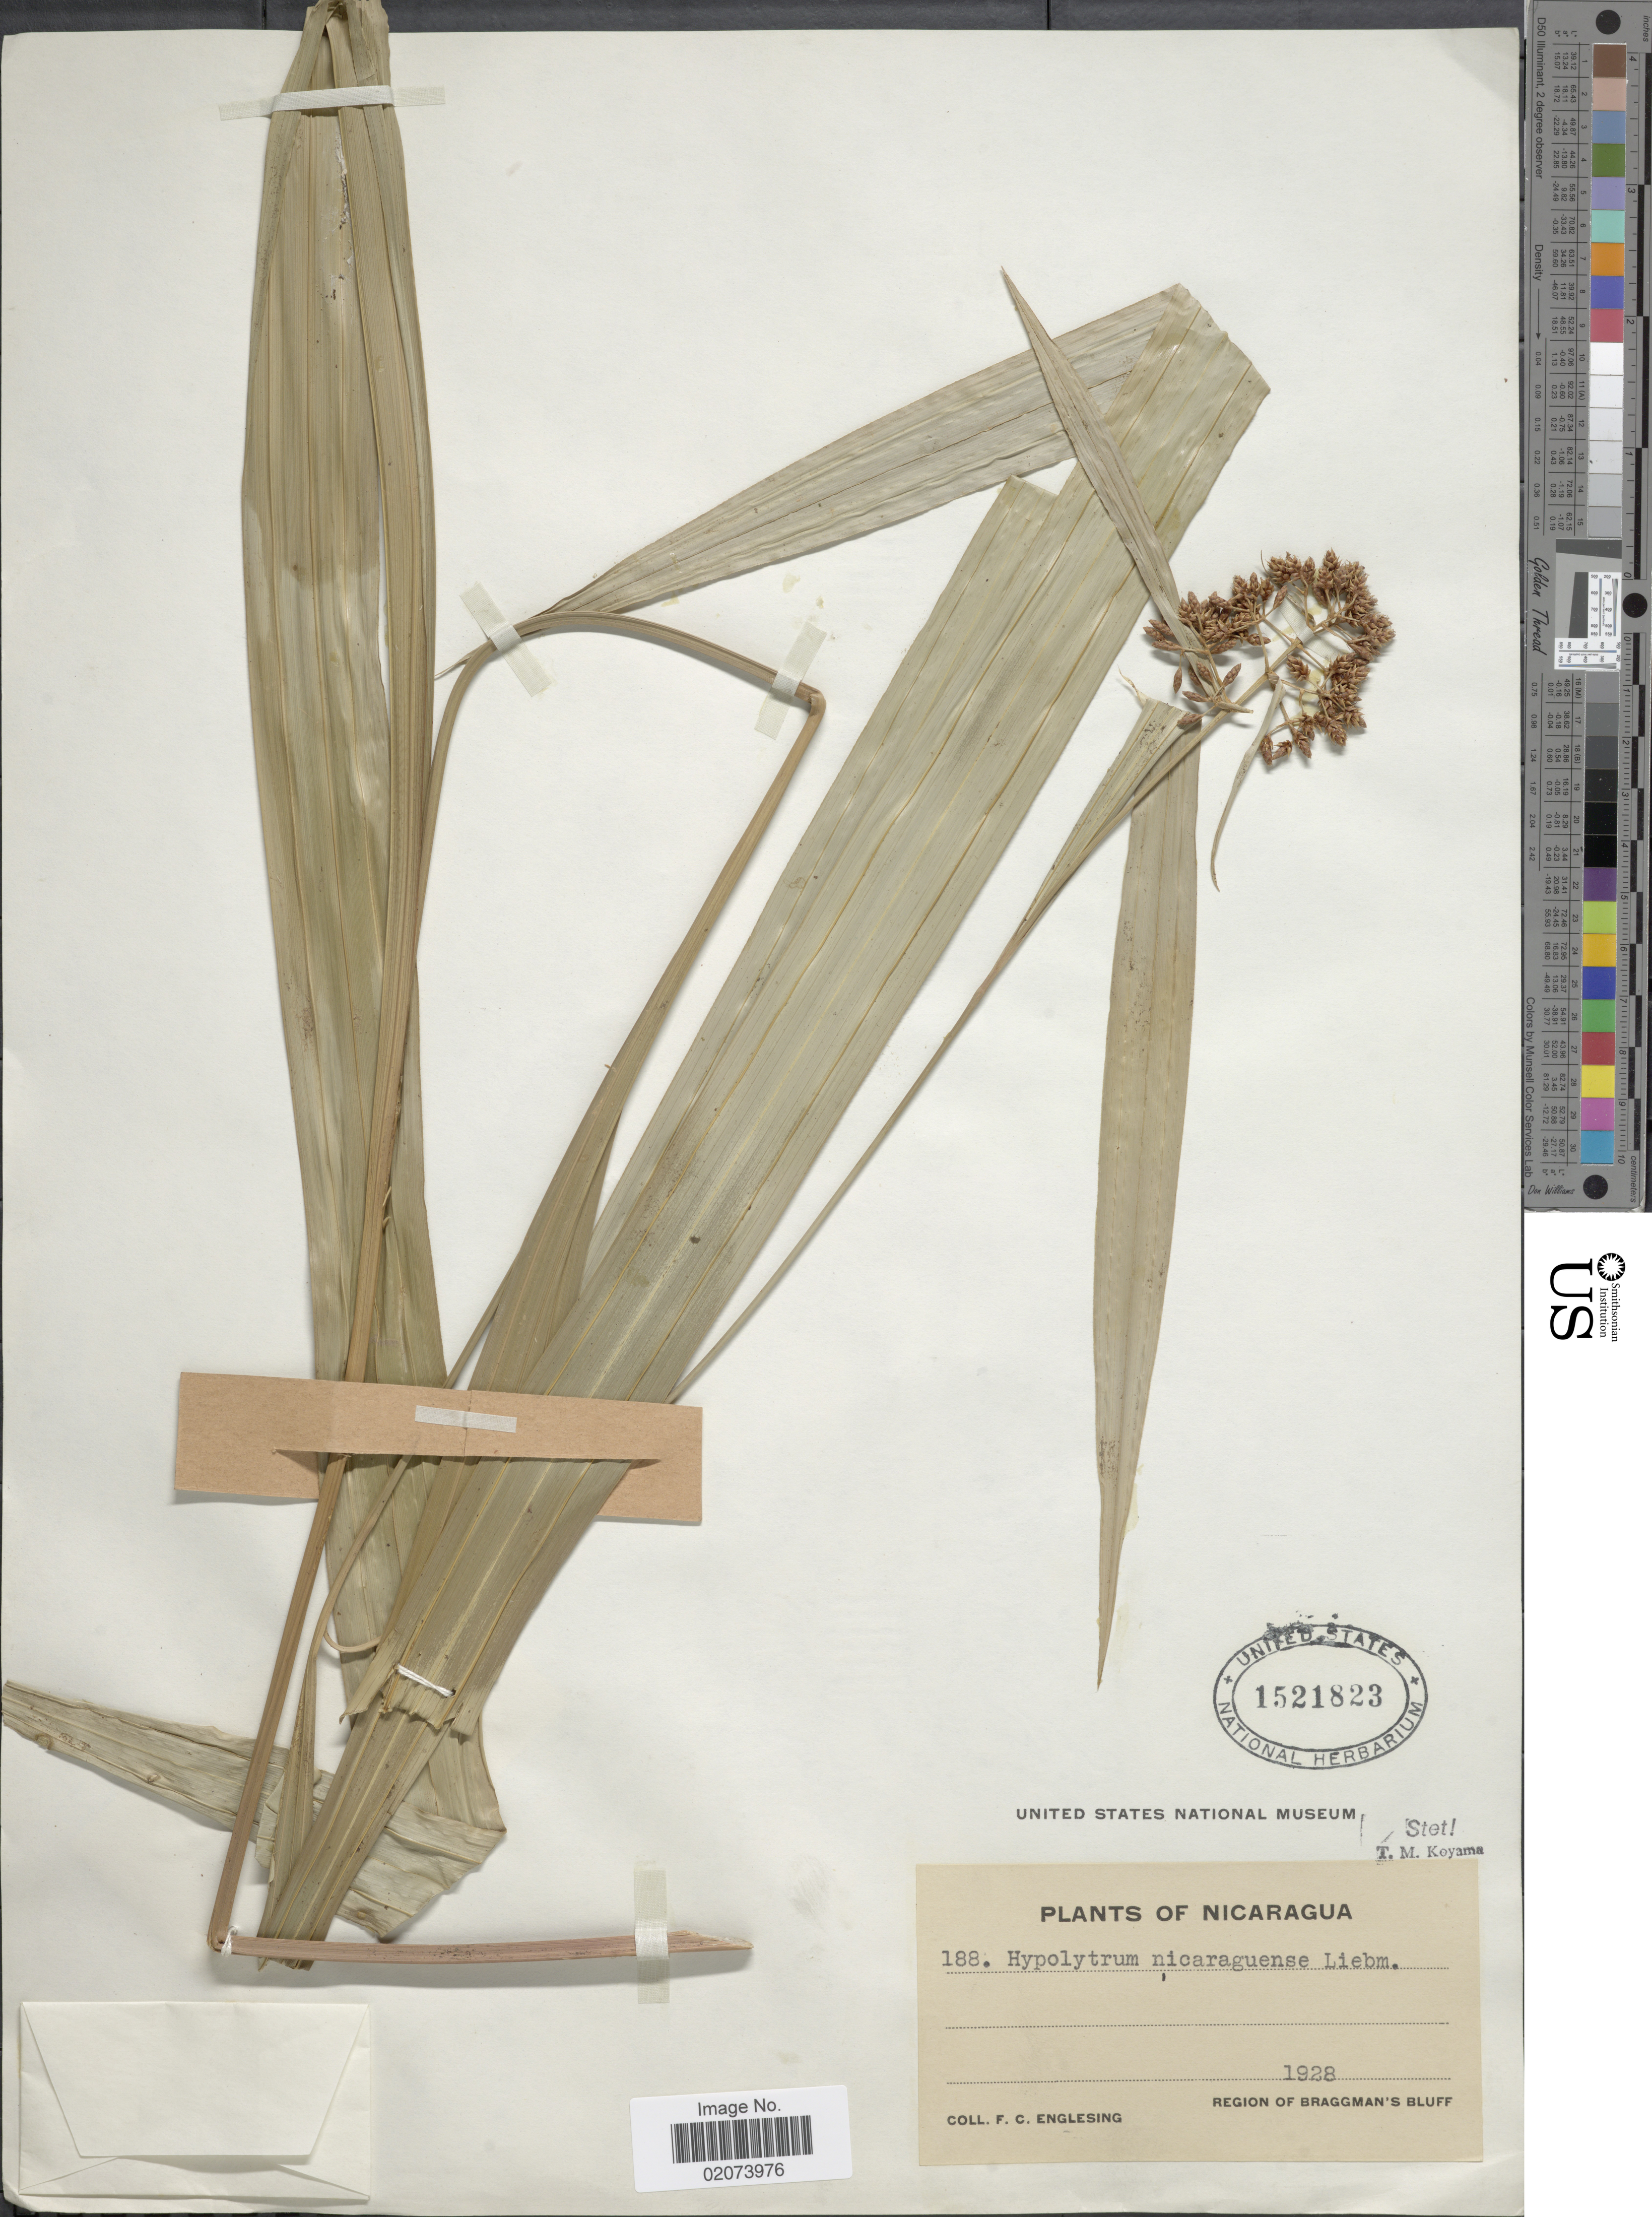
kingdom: Plantae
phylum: Tracheophyta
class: Liliopsida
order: Poales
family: Cyperaceae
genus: Hypolytrum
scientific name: Hypolytrum longifolium subsp. nicaraguense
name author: (Liebm.) T. Koyama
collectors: F. Englesing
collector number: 188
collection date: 1928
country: Nicaragua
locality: Region of Braggman's Bluff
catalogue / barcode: US 1521823